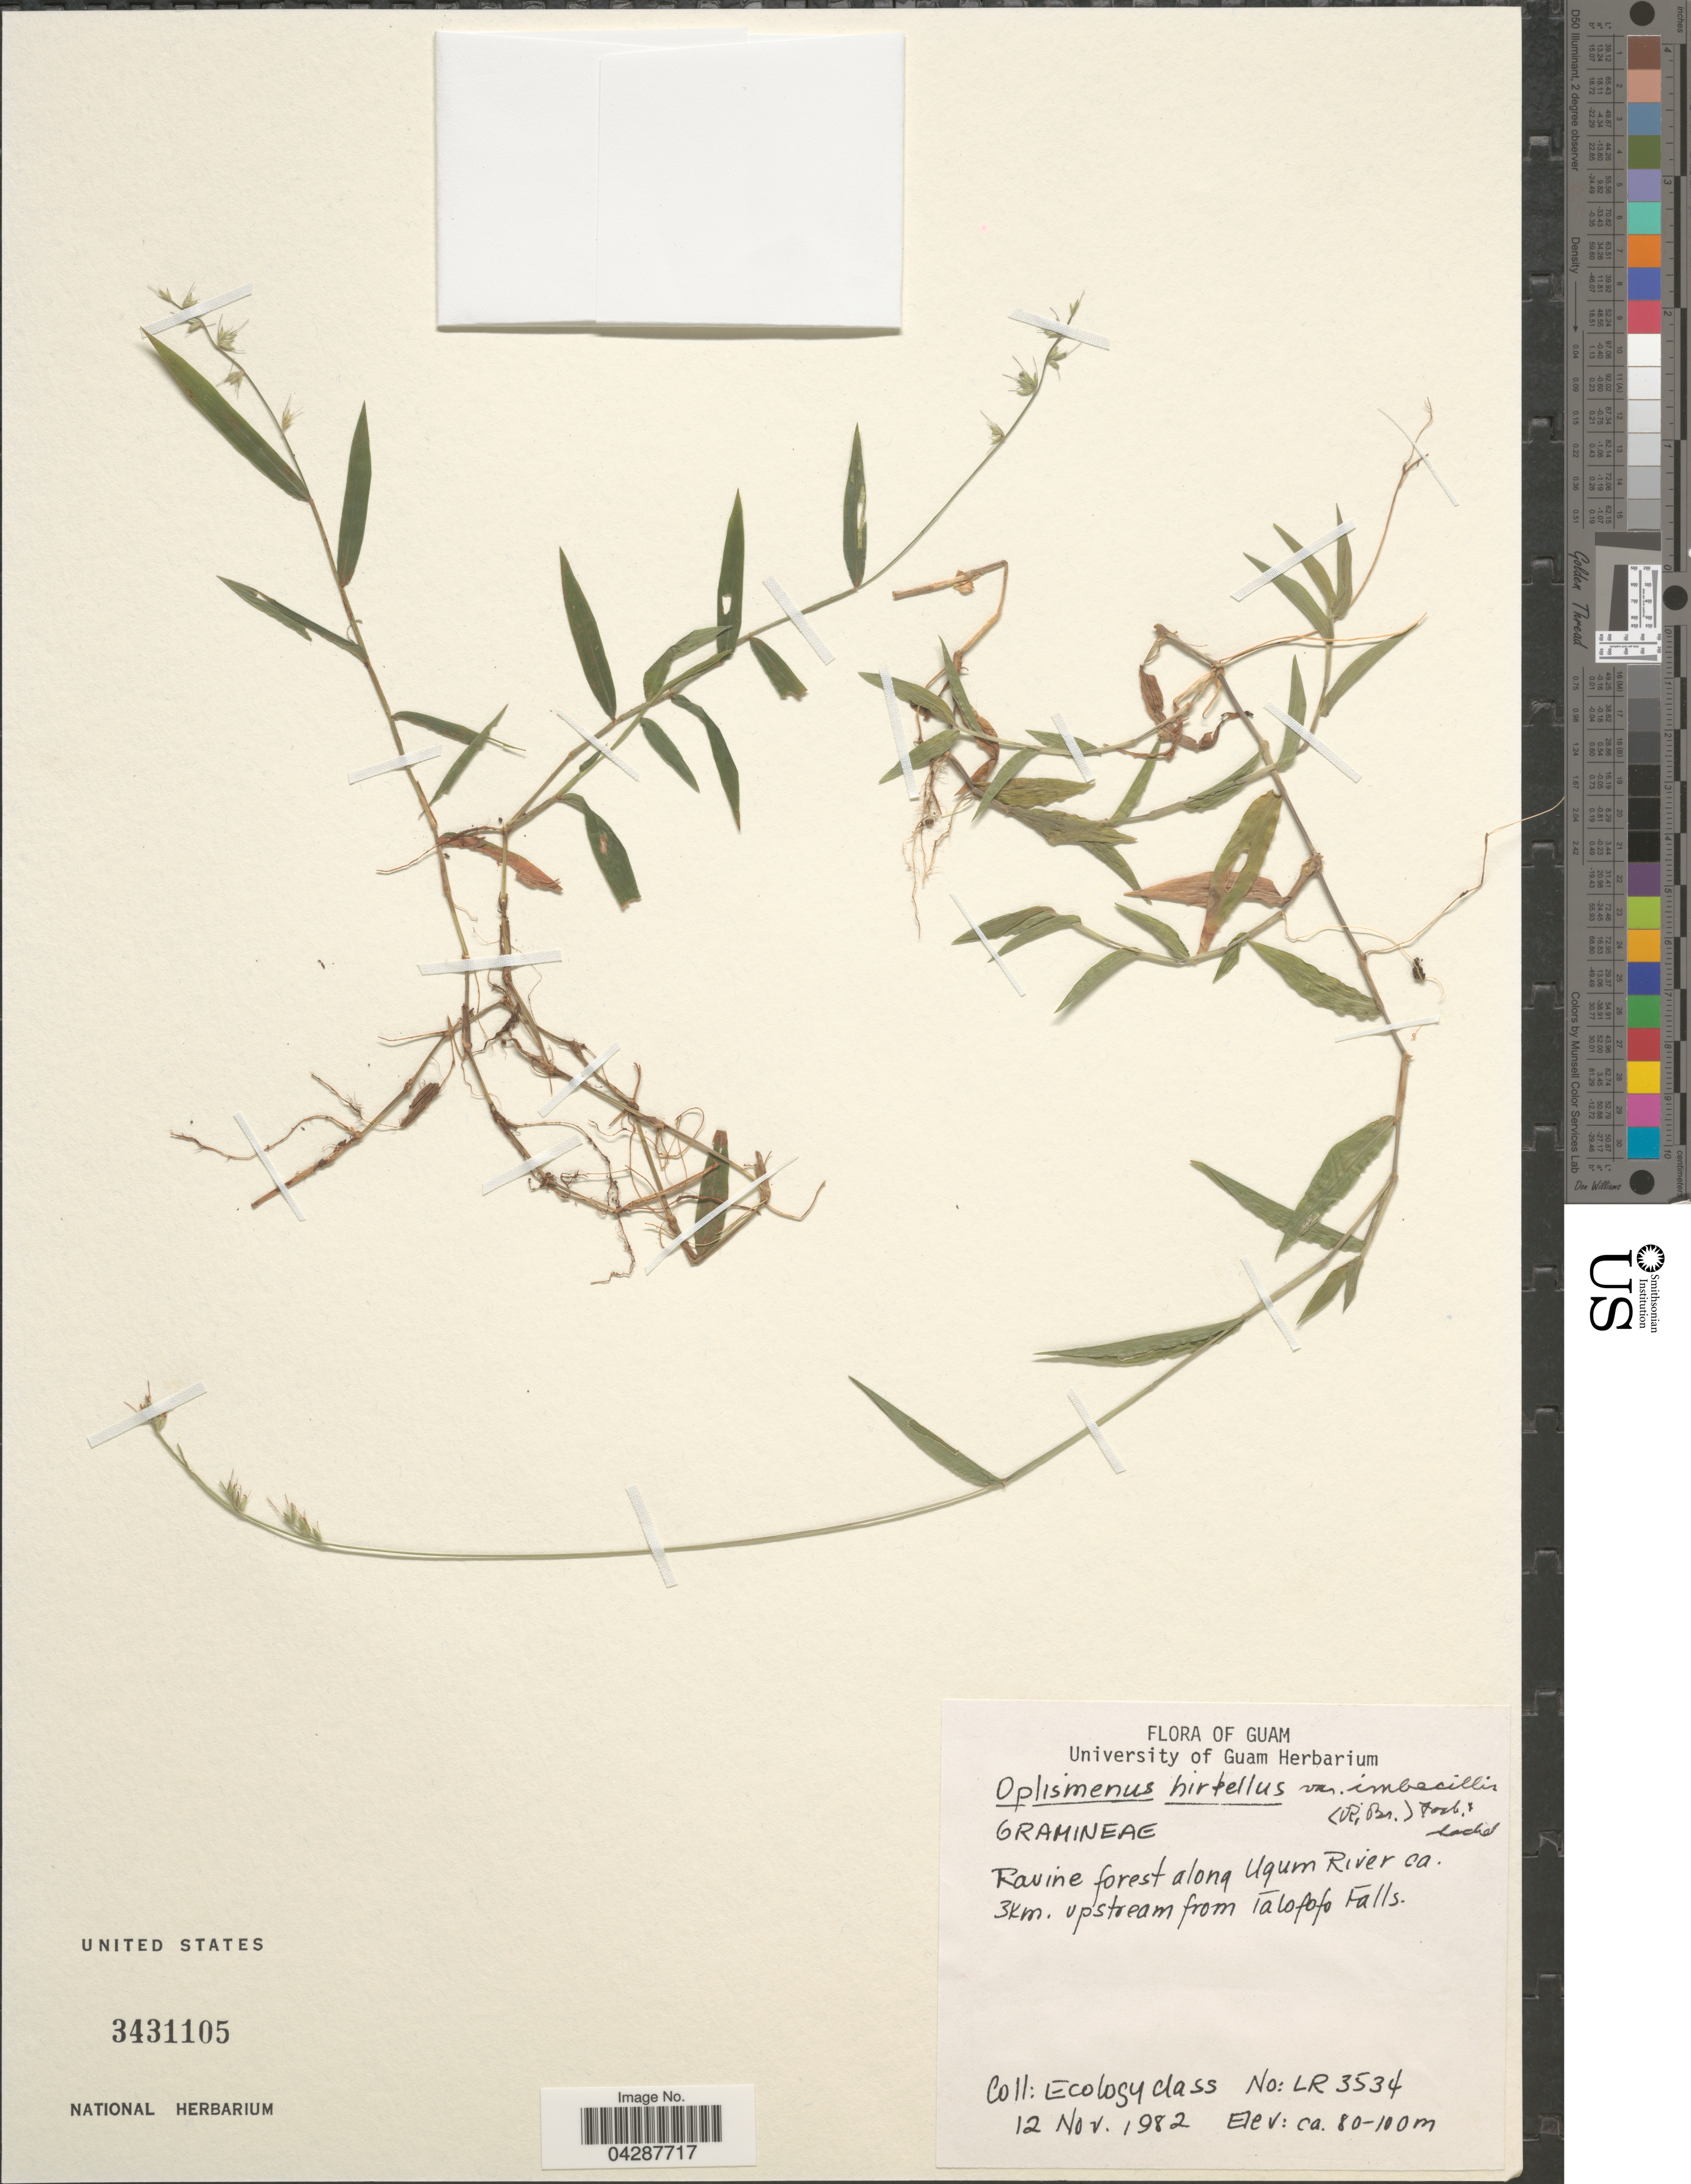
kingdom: Plantae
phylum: Tracheophyta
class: Liliopsida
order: Poales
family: Poaceae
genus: Oplismenus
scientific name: Oplismenus hirtellus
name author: (L.) P. Beauv.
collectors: Ecology class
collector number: LR3534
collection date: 1982-11-12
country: Guam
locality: Ravine forest along Uqum River ca. 3km. upstream from Talopofo Falls.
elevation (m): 80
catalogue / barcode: US 3431105